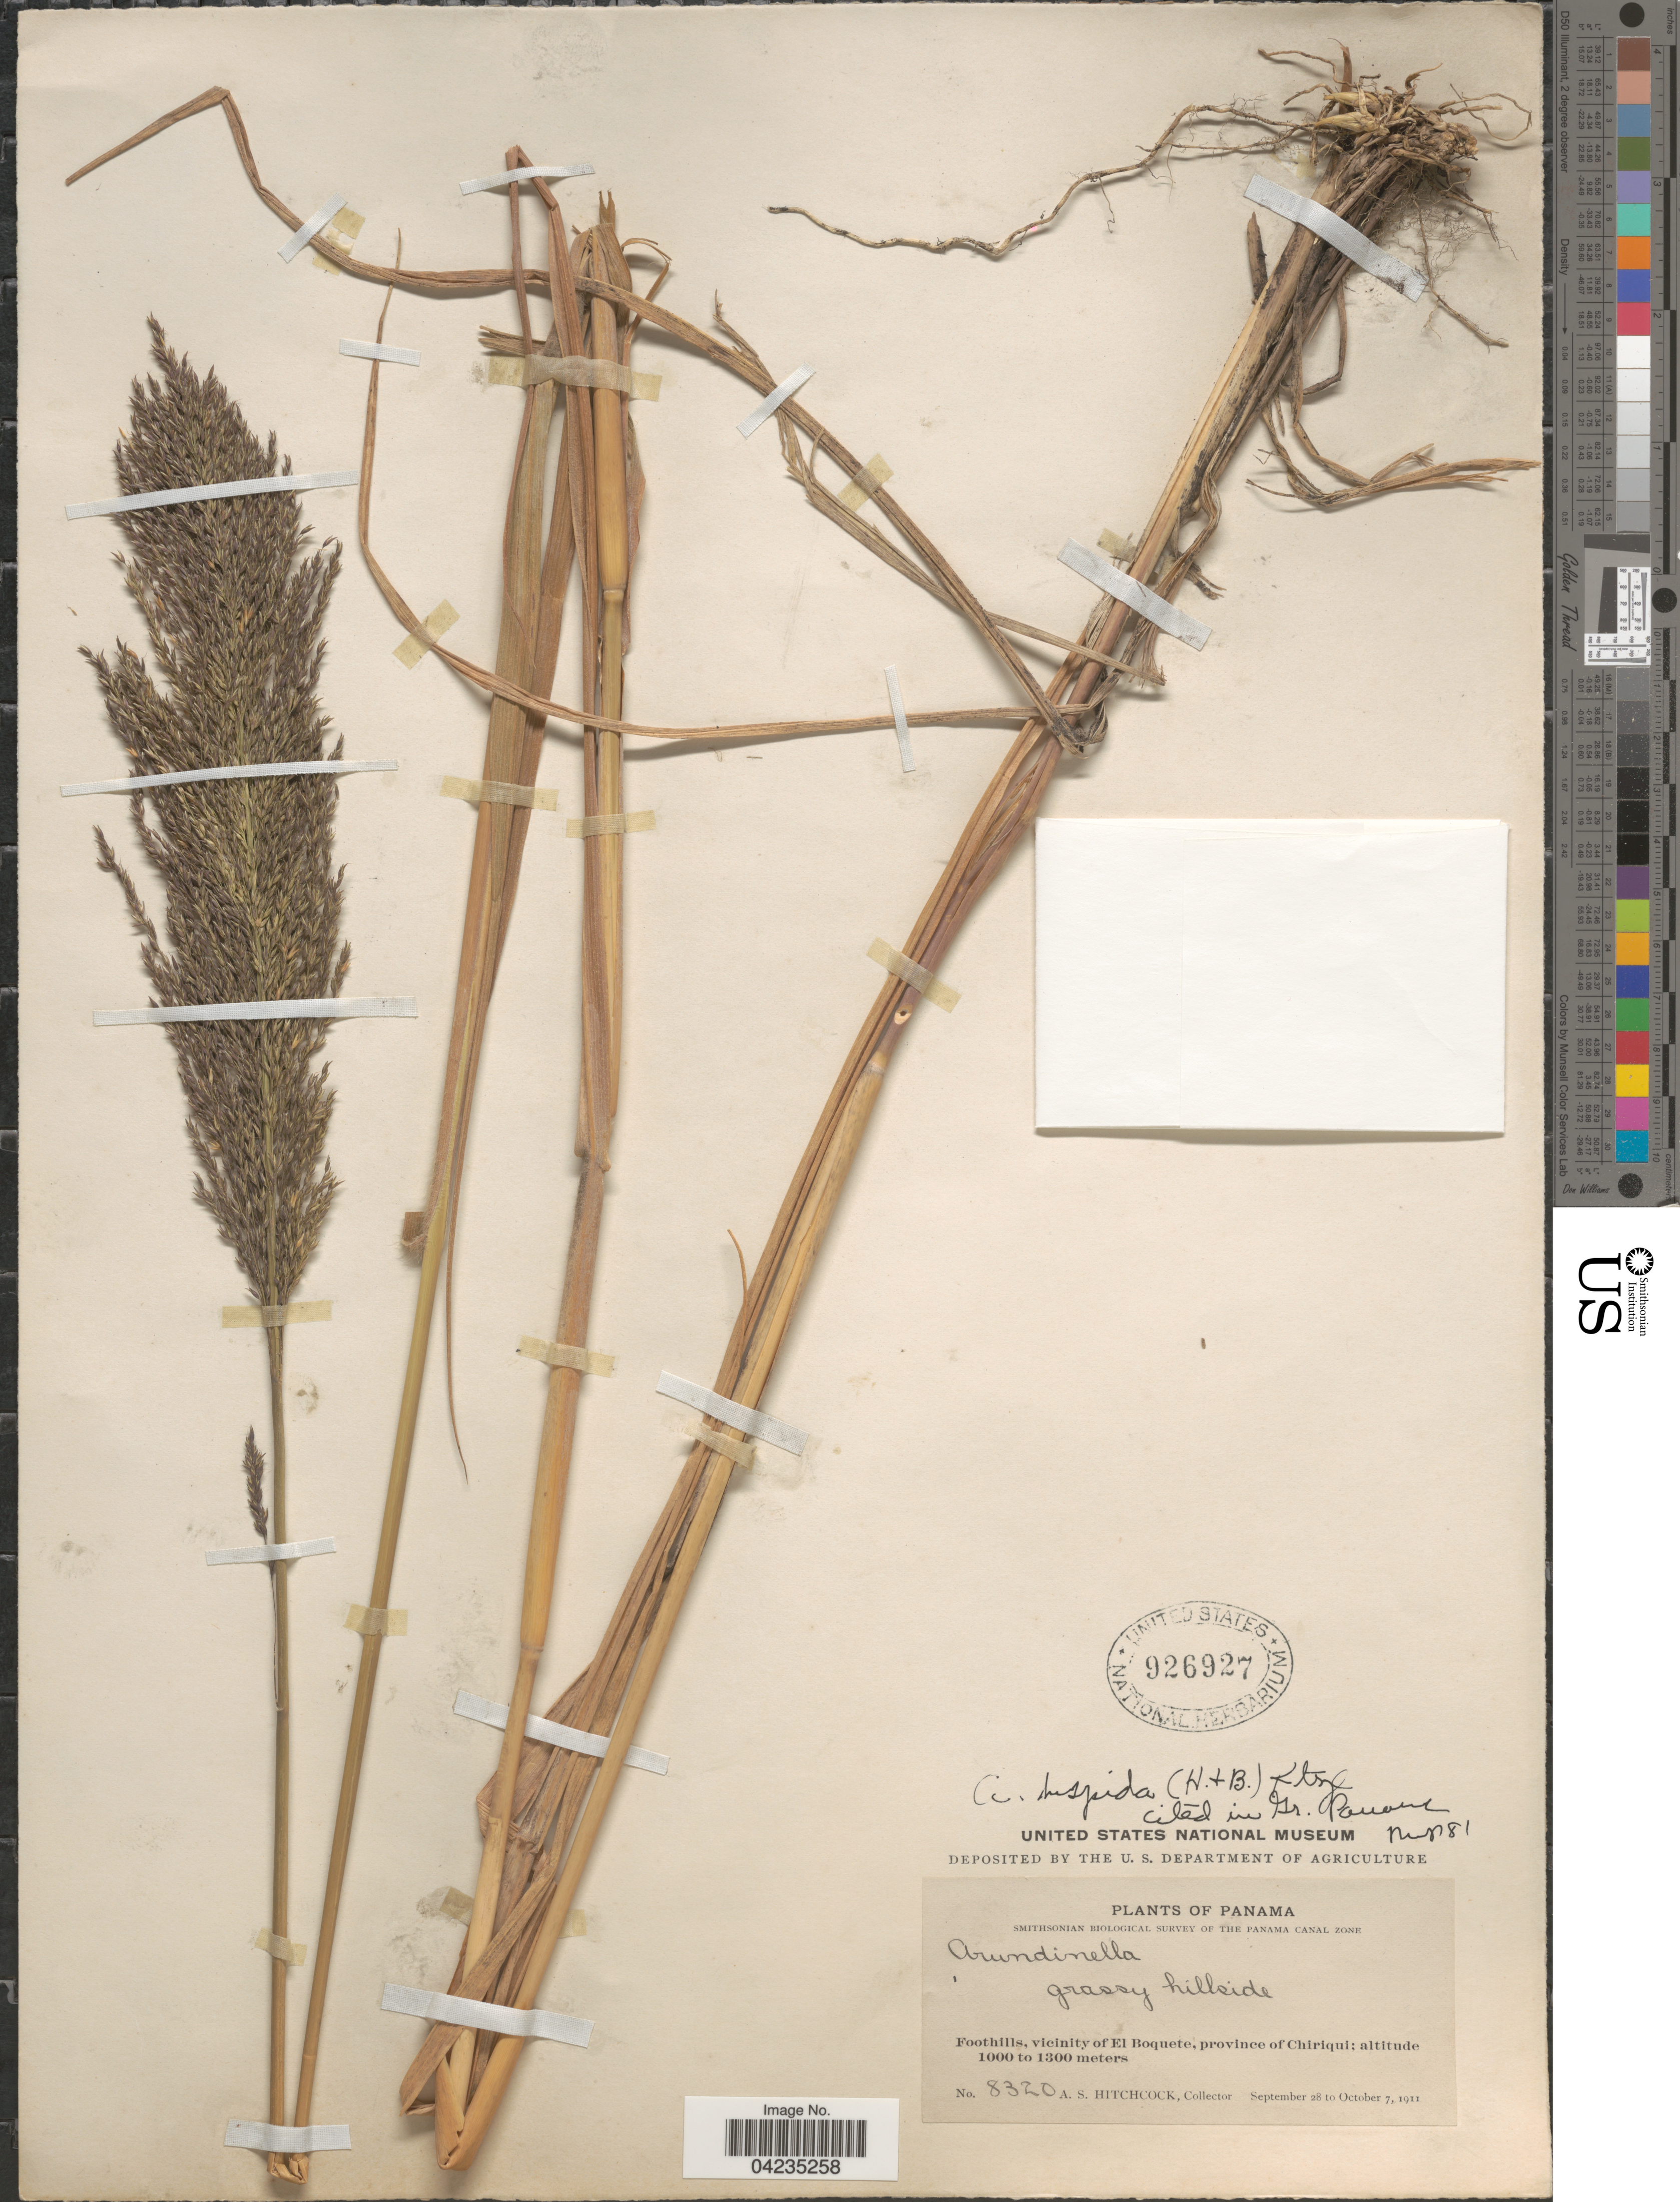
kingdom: Plantae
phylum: Tracheophyta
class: Liliopsida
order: Poales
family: Poaceae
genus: Arundinella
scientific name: Arundinella hispida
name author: (Humb. & Bonpl. ex Willd.) Kuntze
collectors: A. S. Hitchcock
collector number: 8320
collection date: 1911-09-28/1911-10-07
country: Panama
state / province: Chiriqui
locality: Smithsonian Biological Survey of the Panama Canal Zone. Foothills, vicinity of El Boquete.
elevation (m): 1000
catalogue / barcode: US 926927